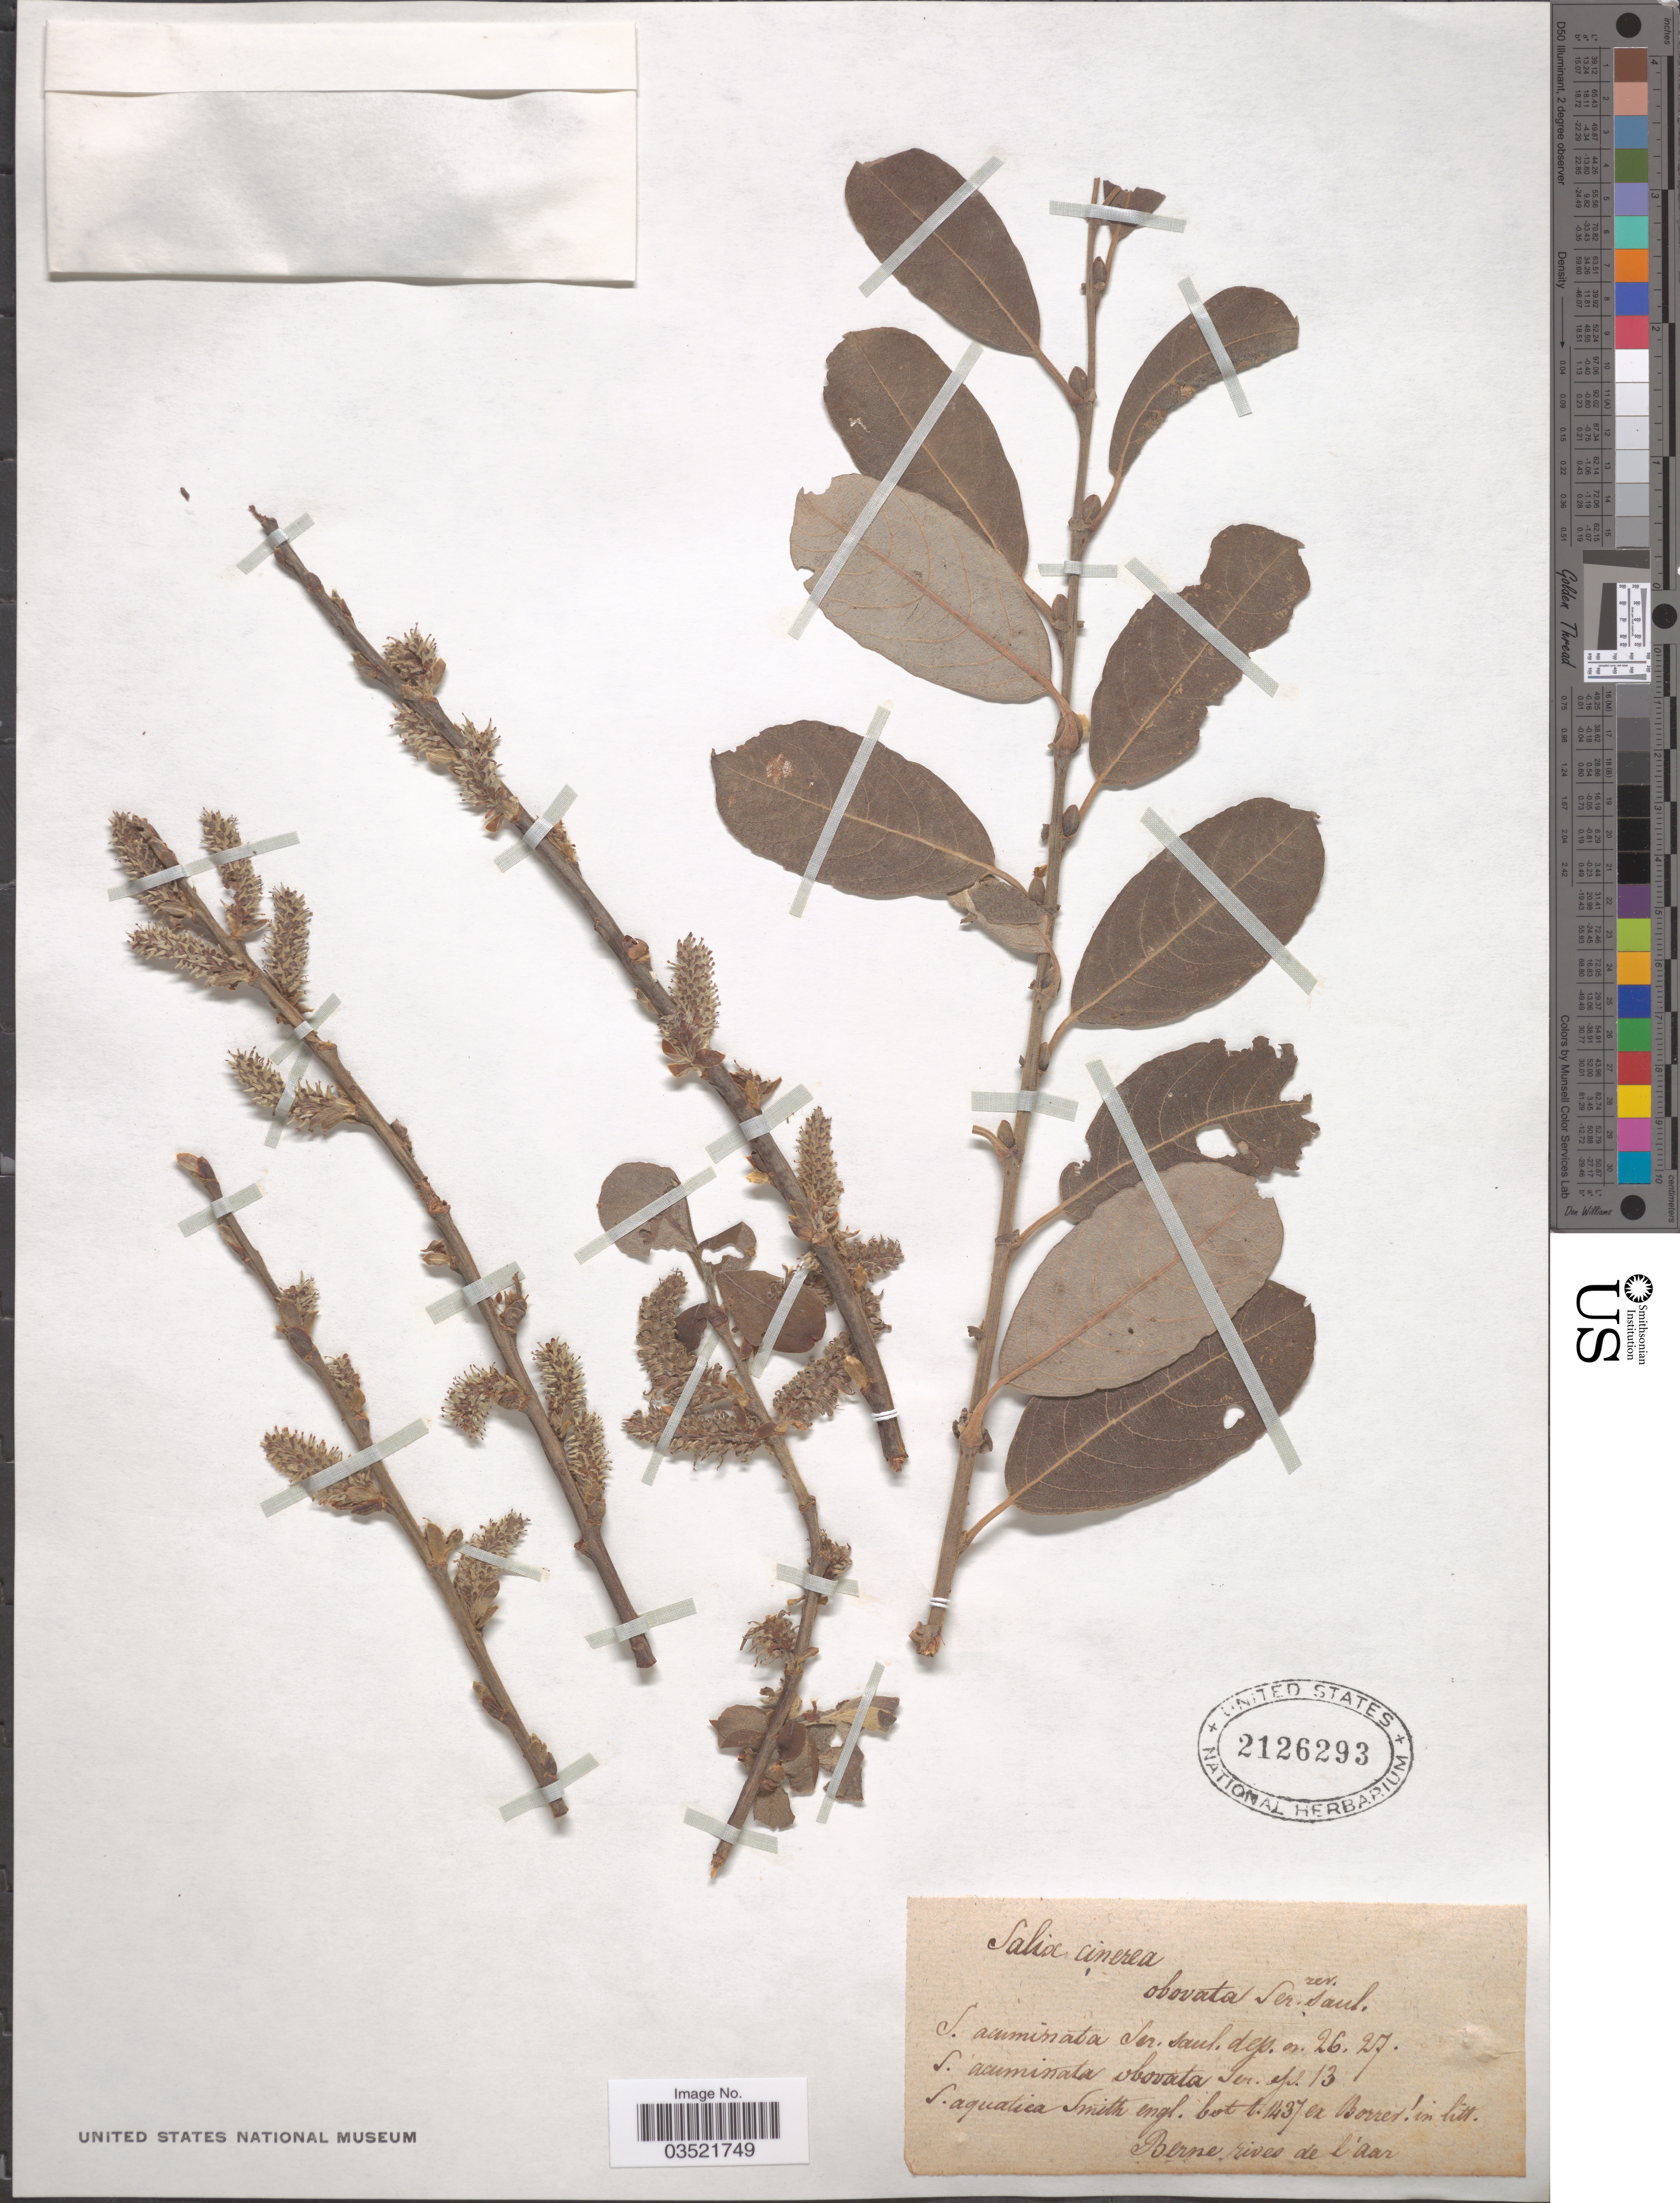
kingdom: Plantae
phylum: Tracheophyta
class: Magnoliopsida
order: Malpighiales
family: Salicaceae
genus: Salix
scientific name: Salix cinerea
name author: L.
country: Switzerland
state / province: Bern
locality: Berne rives de l'aar.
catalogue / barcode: US 2126293